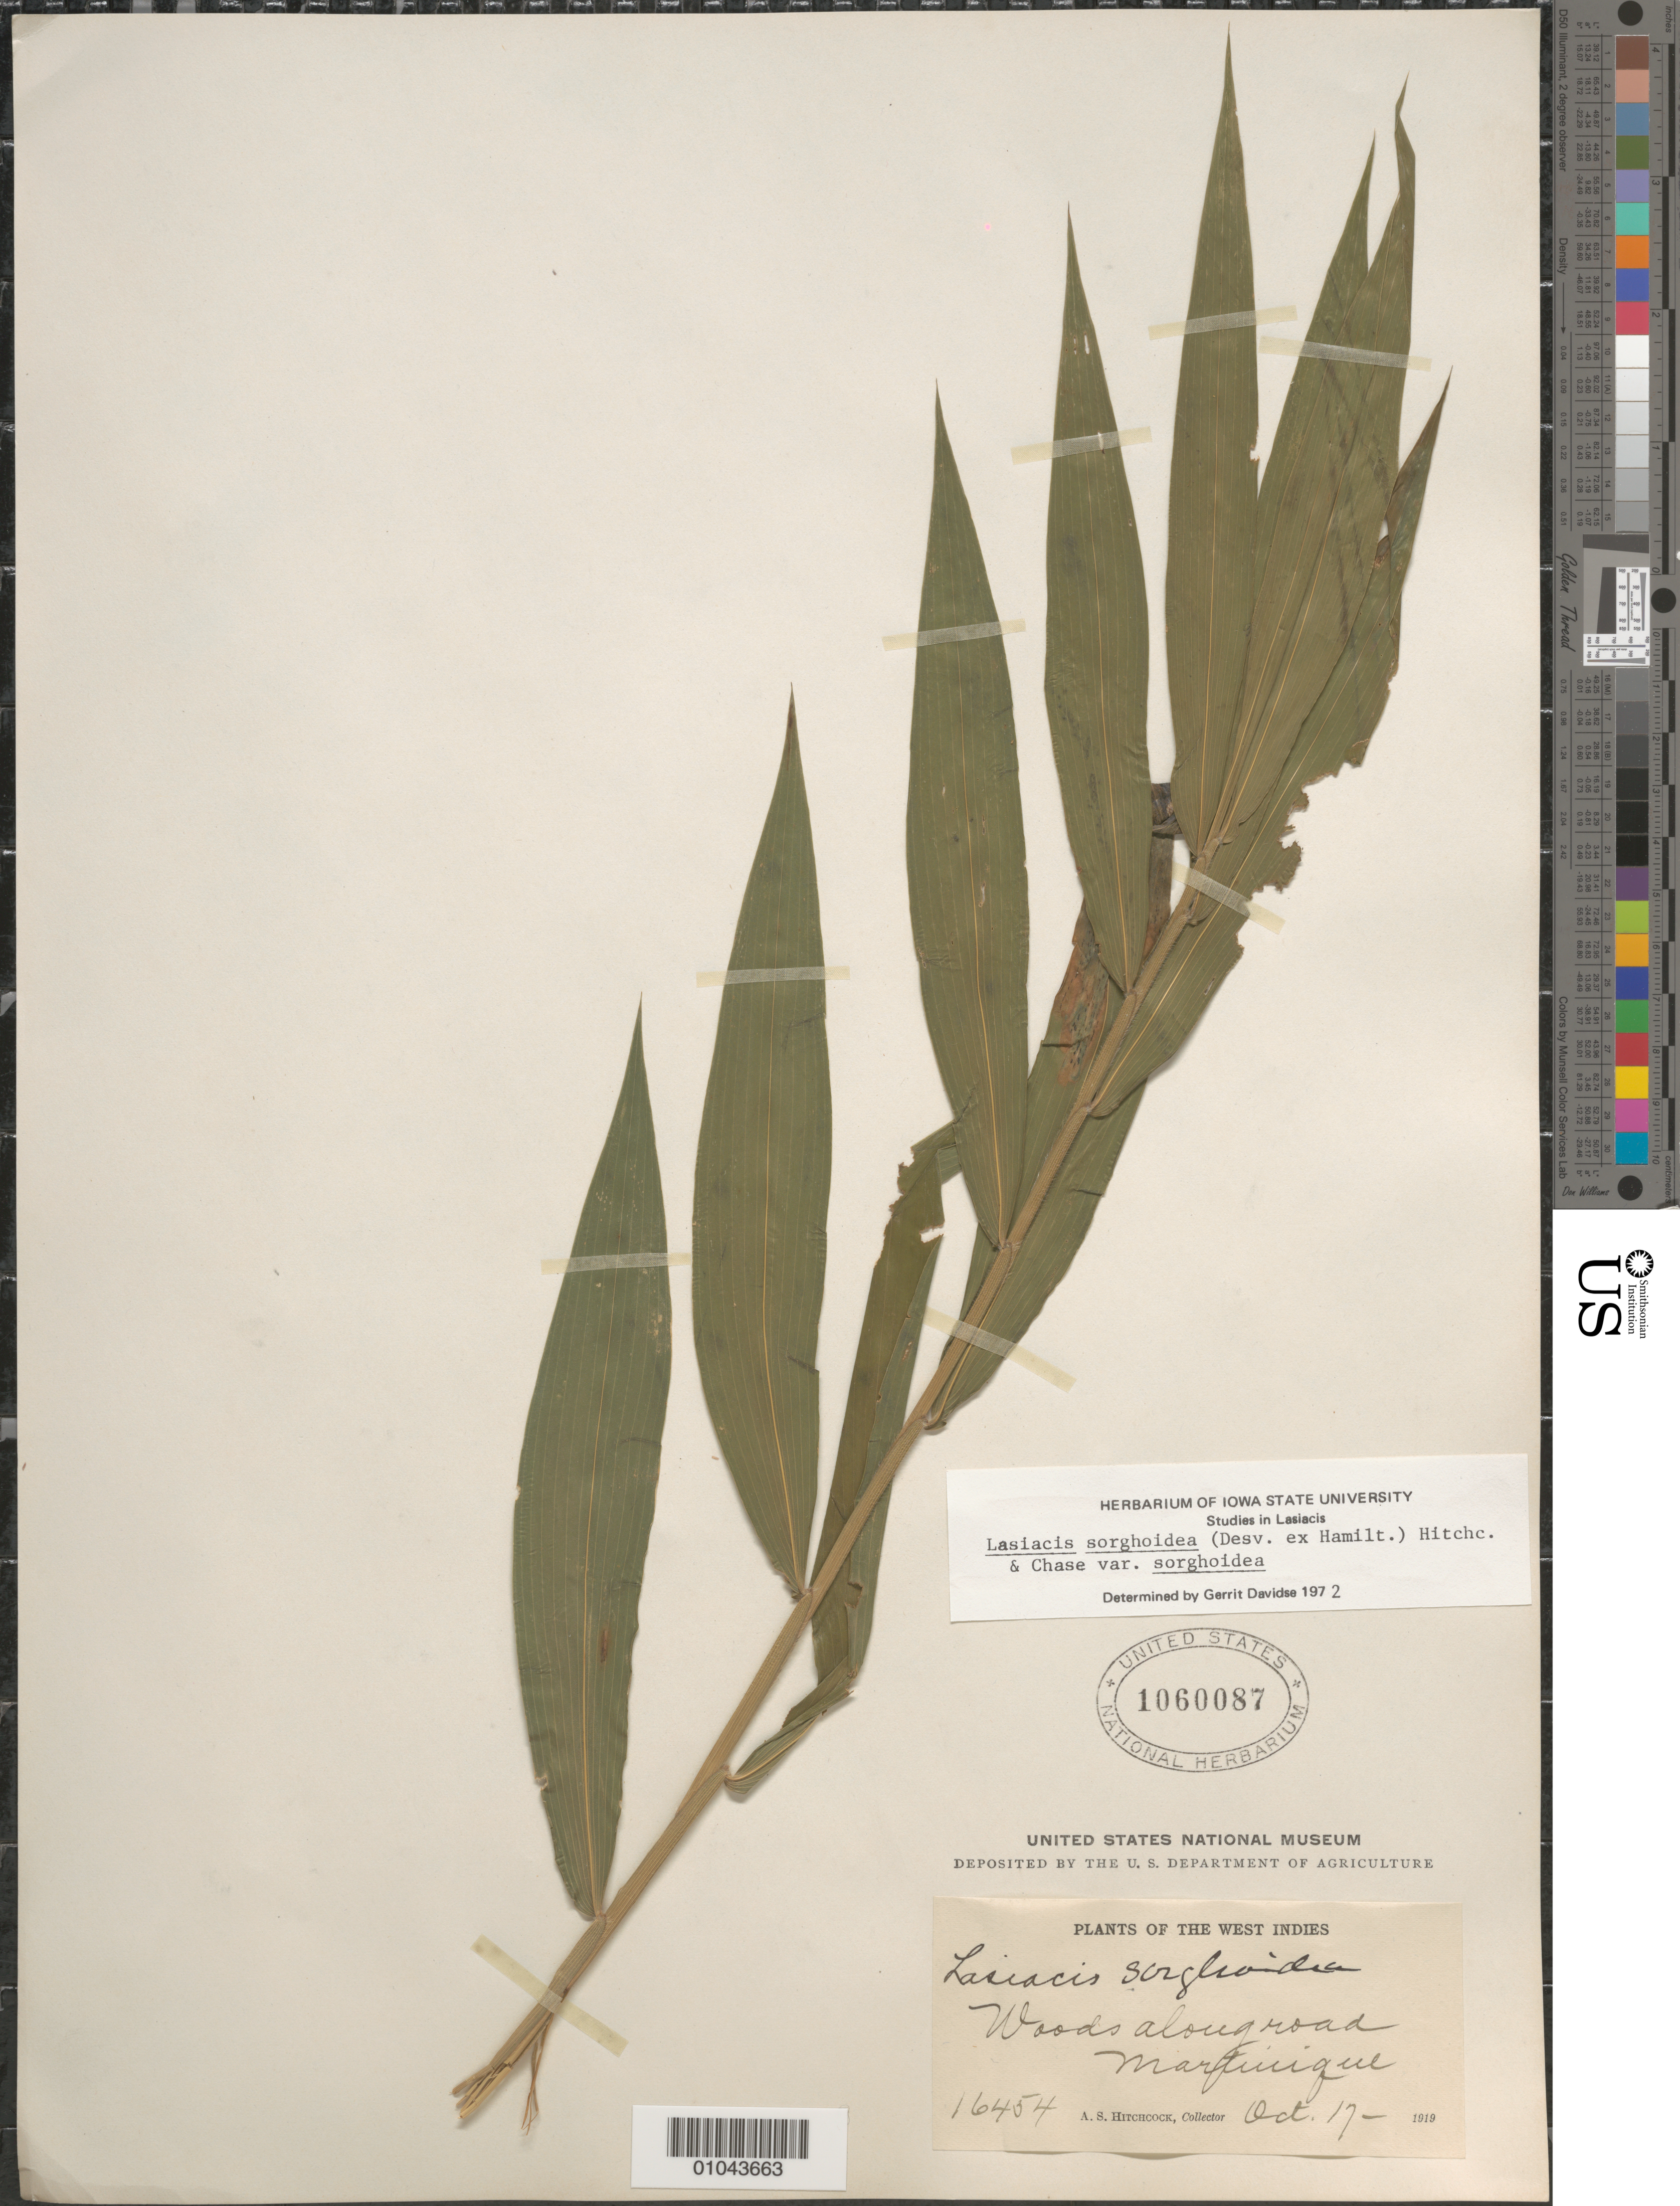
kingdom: Plantae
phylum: Tracheophyta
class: Liliopsida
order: Poales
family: Poaceae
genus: Lasiacis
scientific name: Lasiacis sorghoidea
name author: (Desv. ex Ham.) Hitchc. & Chase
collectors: A. S. Hitchcock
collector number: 16454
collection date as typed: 17 Oct 1919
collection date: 1919-10-17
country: Martinique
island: Martinique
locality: Woods along road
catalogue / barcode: US 1060087